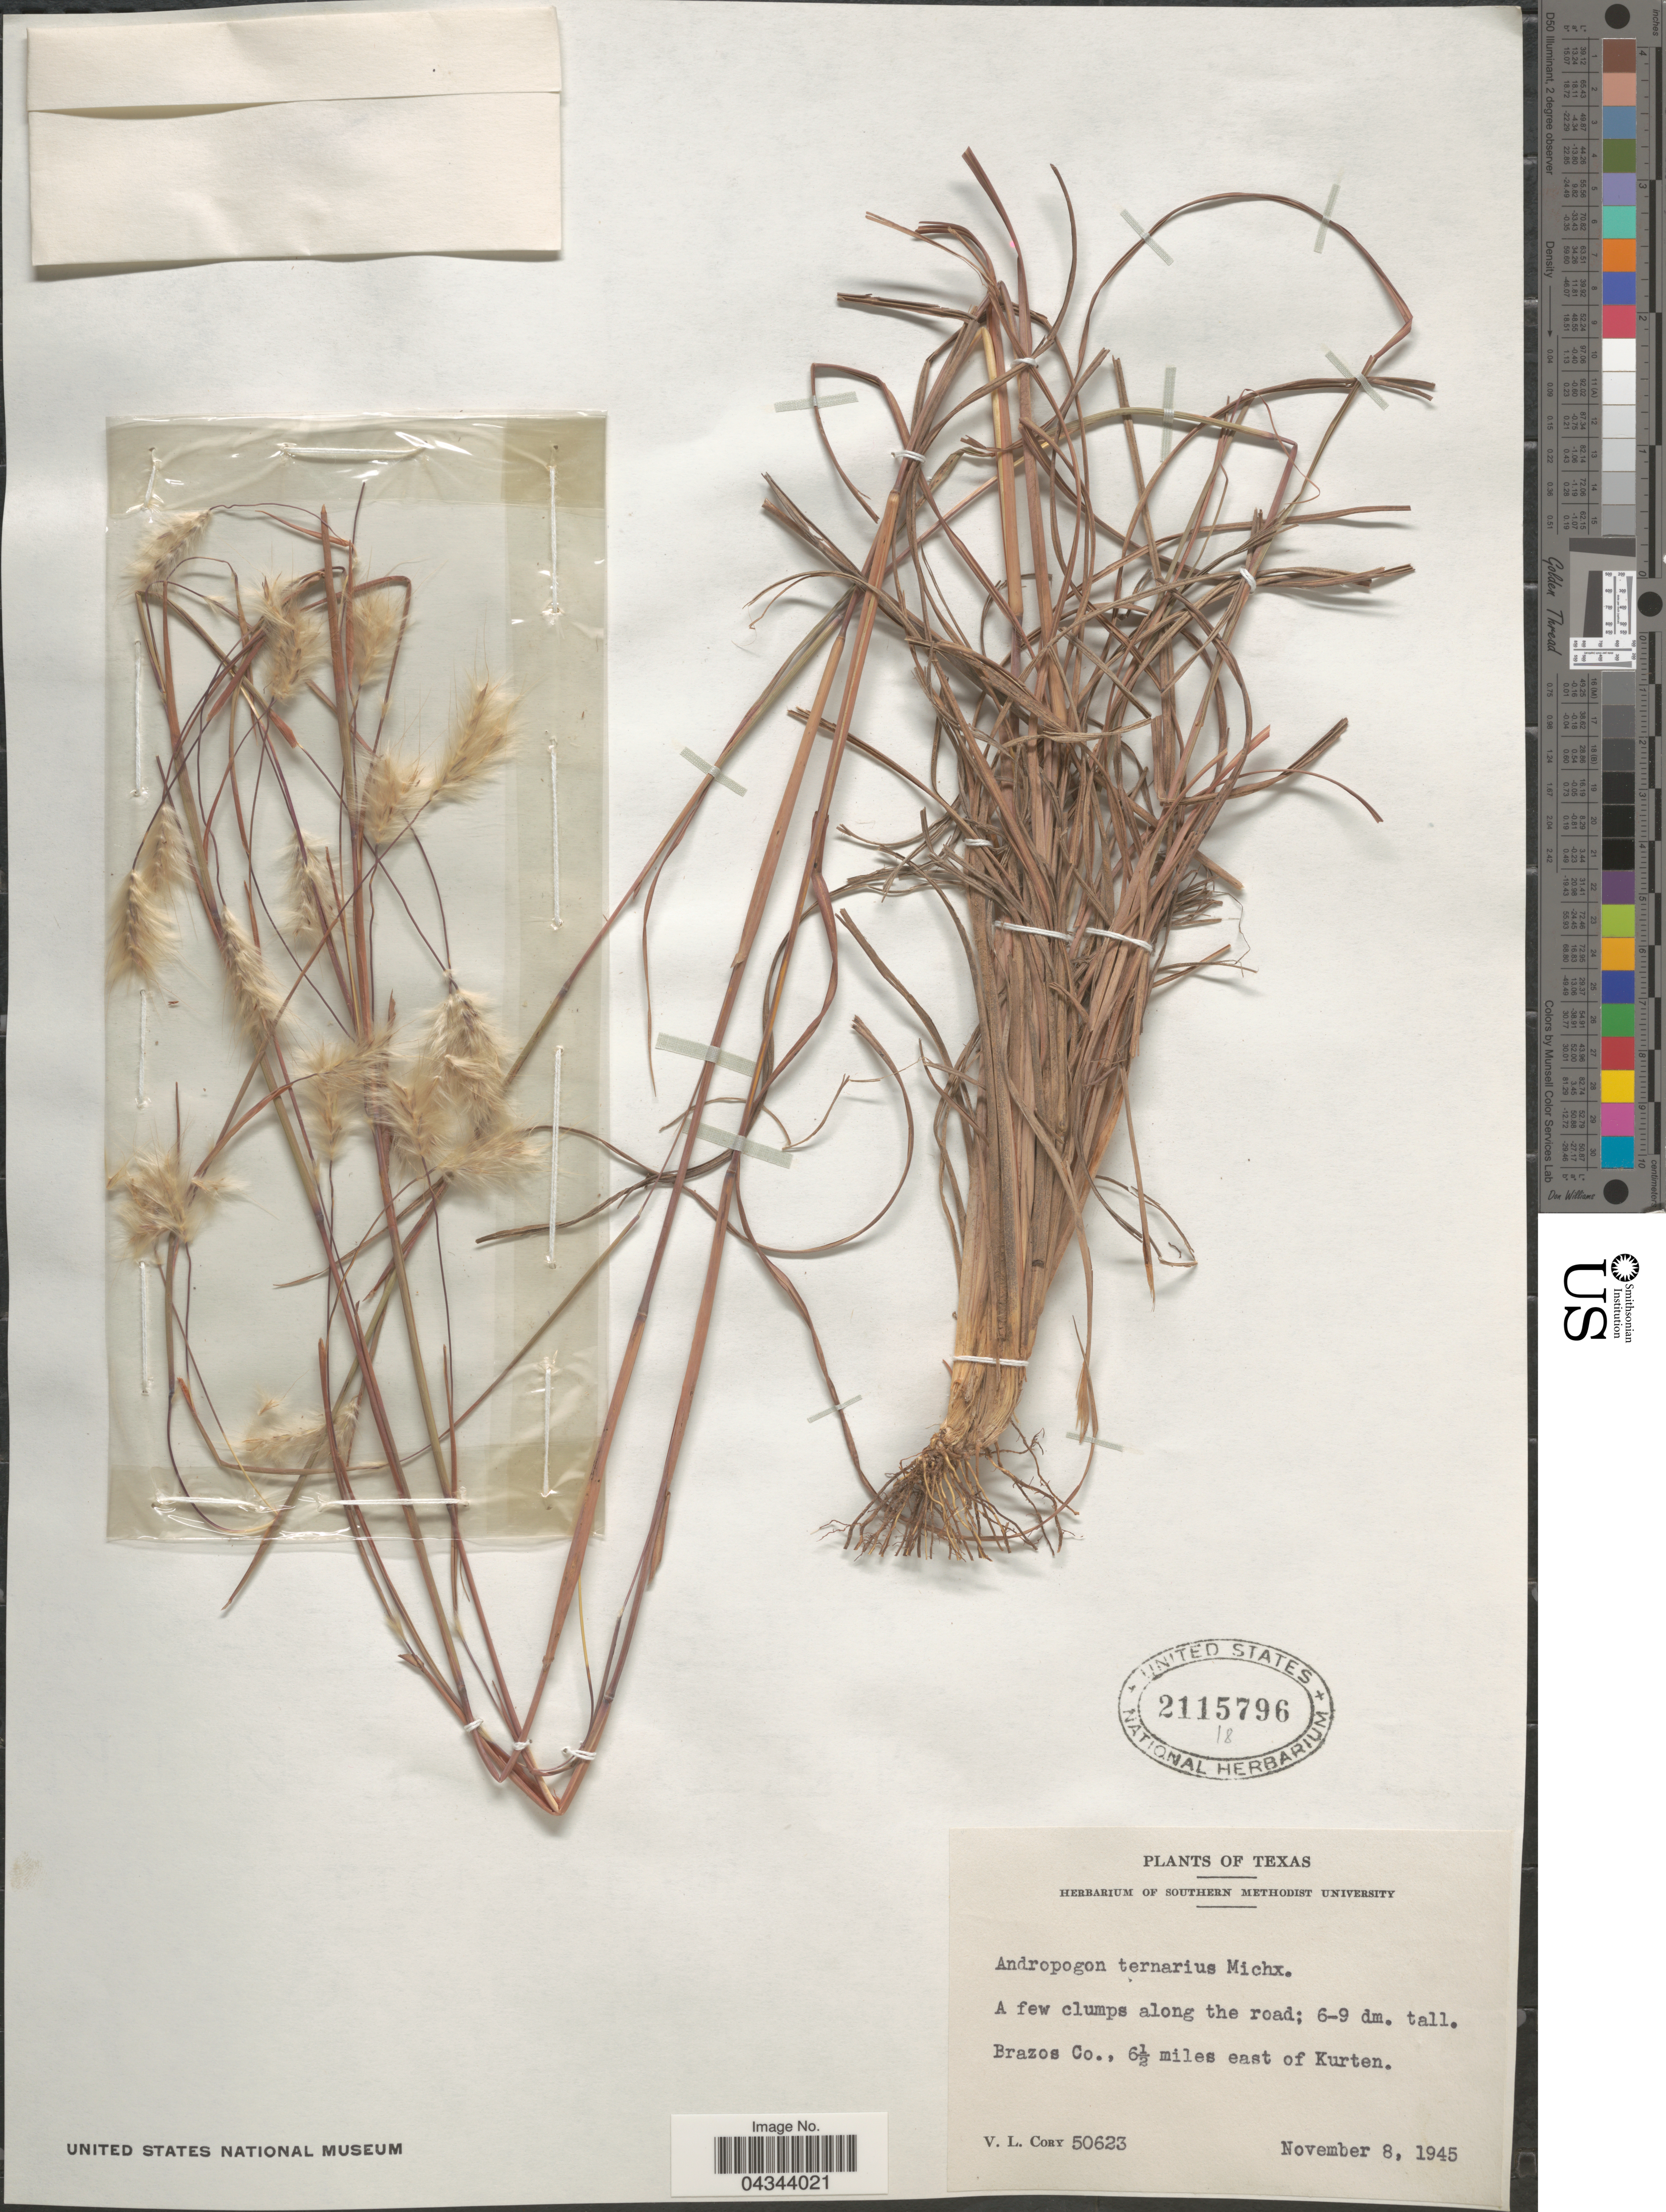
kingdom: Plantae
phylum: Tracheophyta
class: Liliopsida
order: Poales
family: Poaceae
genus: Andropogon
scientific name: Andropogon ternarius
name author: Michx.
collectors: V. Cory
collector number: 50623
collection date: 1945-11-08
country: United States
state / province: Texas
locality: Along the road; Brazos Co., 6½ miles east of Kurten.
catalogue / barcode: US 2115796